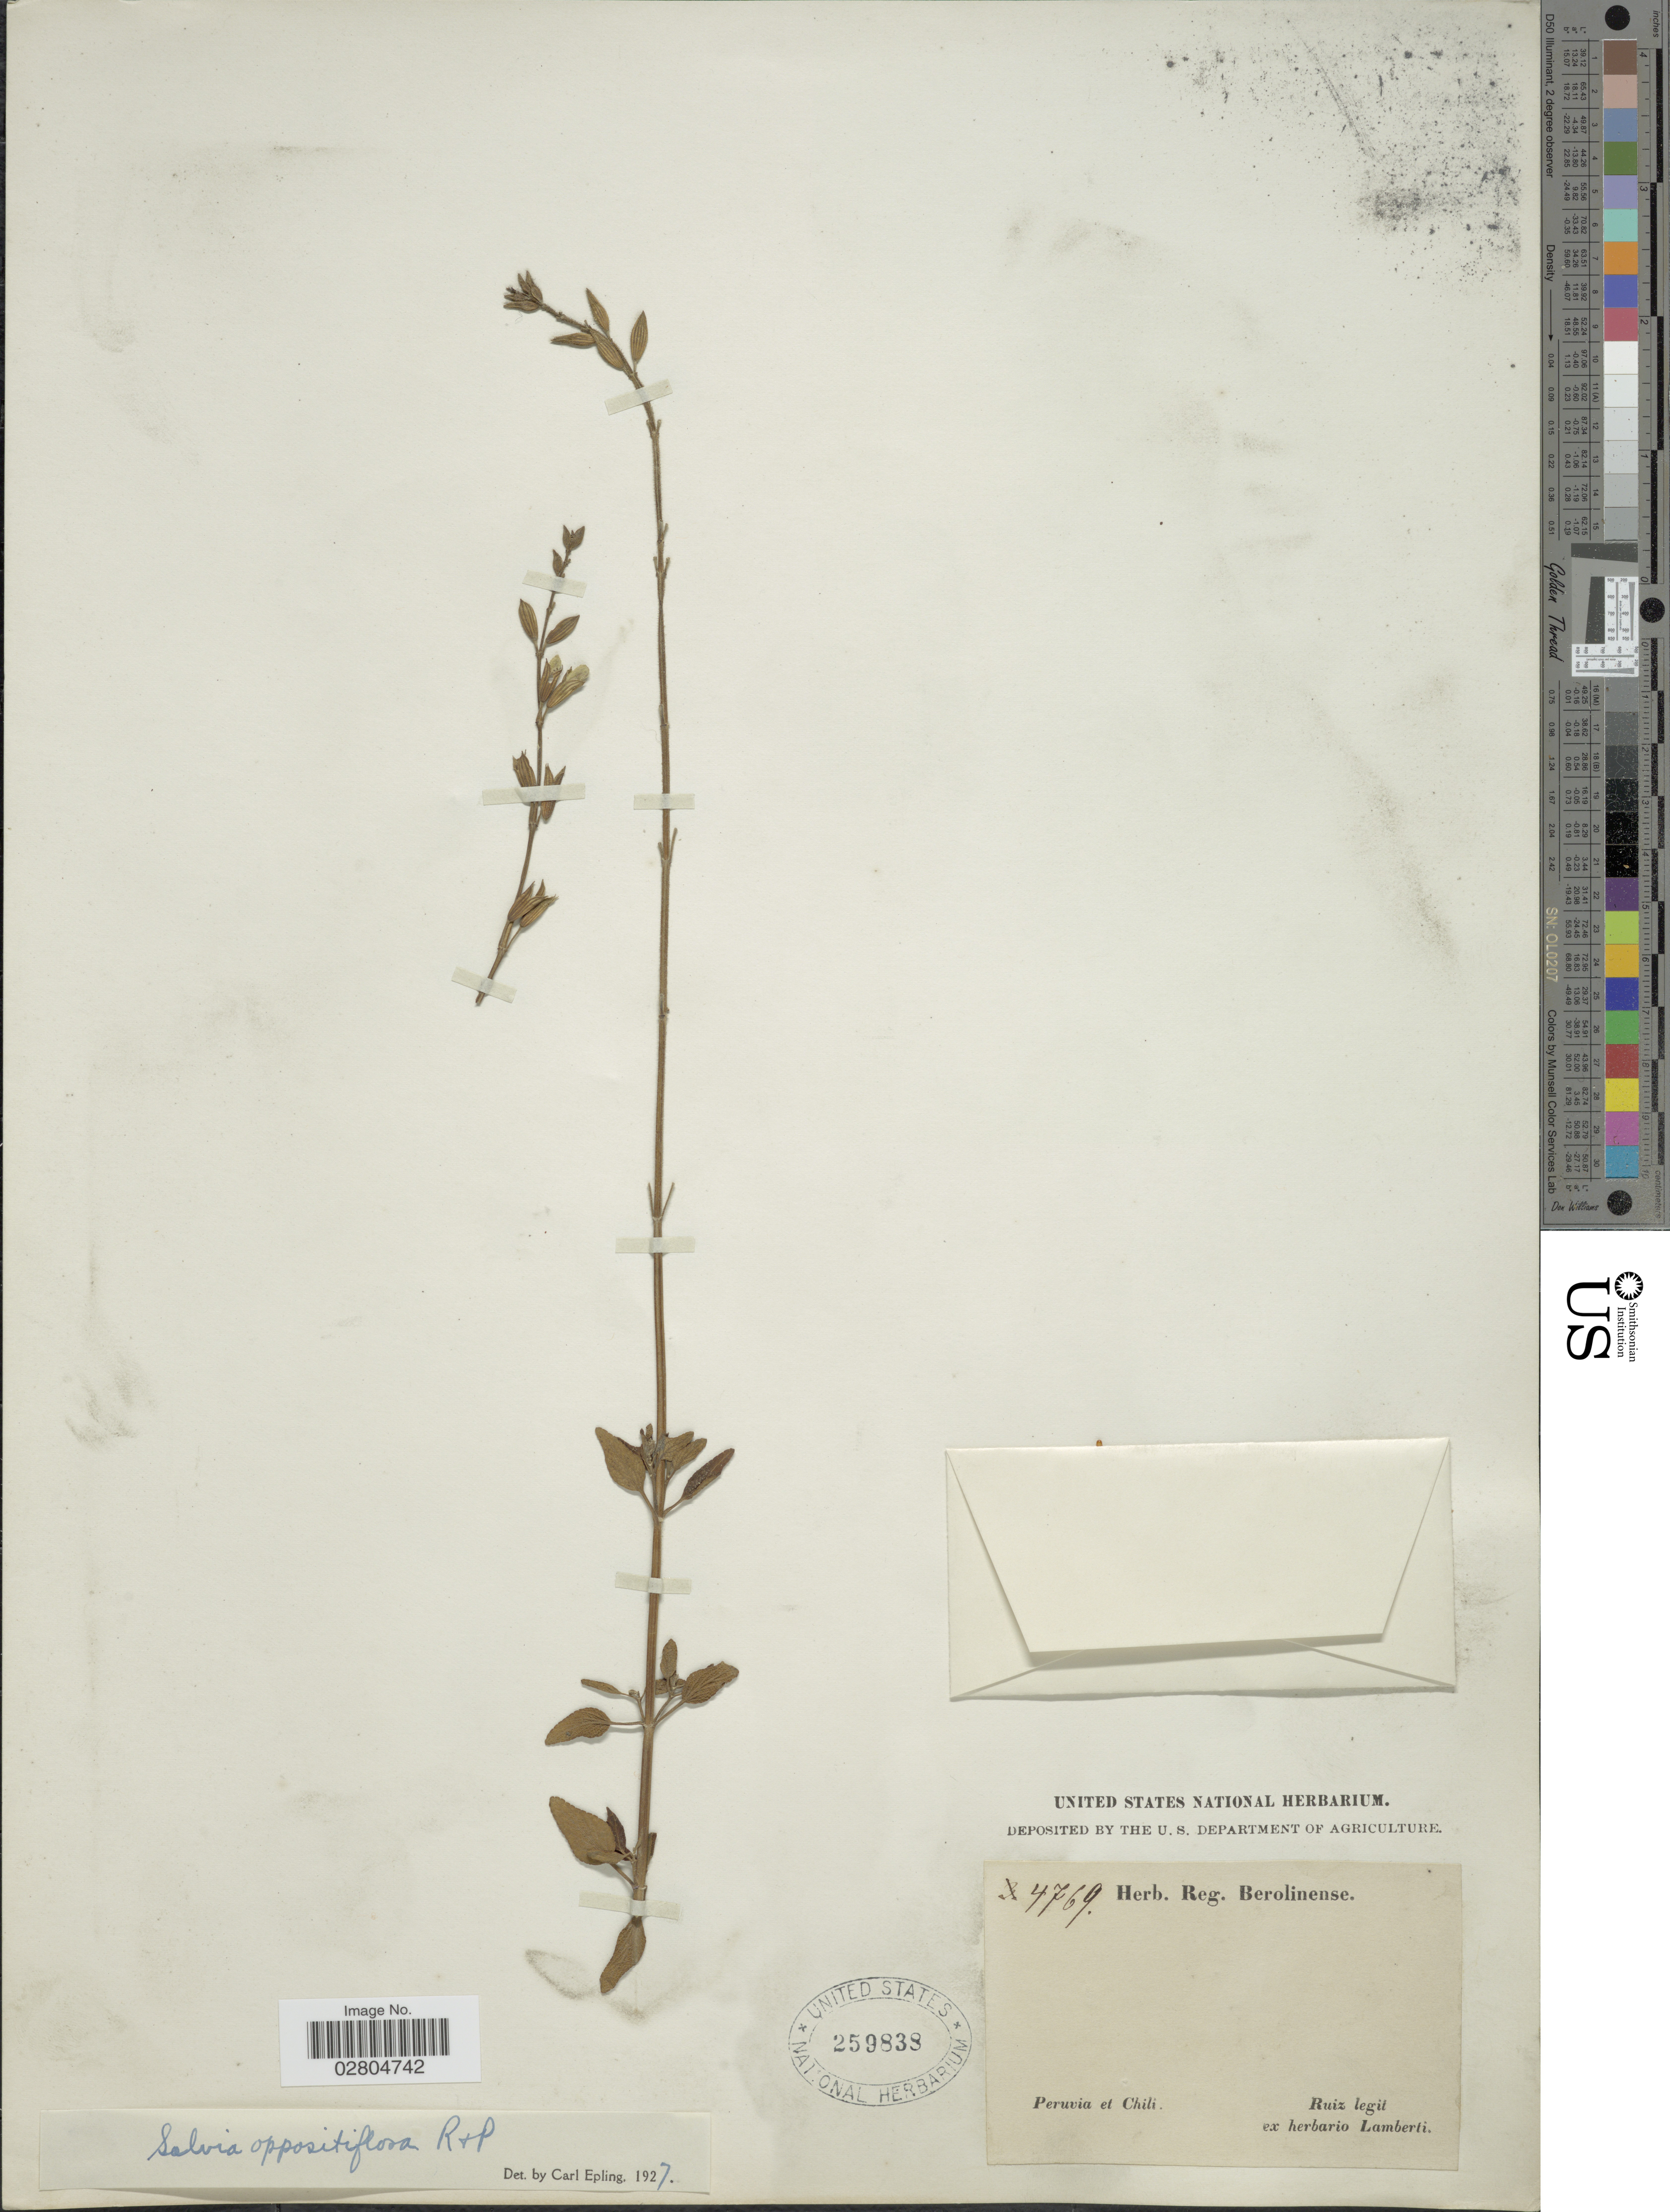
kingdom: Plantae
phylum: Tracheophyta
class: Magnoliopsida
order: Lamiales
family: Lamiaceae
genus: Salvia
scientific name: Salvia oppositiflora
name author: Ruiz & Pav.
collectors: Ruiz, --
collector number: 4769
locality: Peruvia et Chili.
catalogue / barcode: US 259838